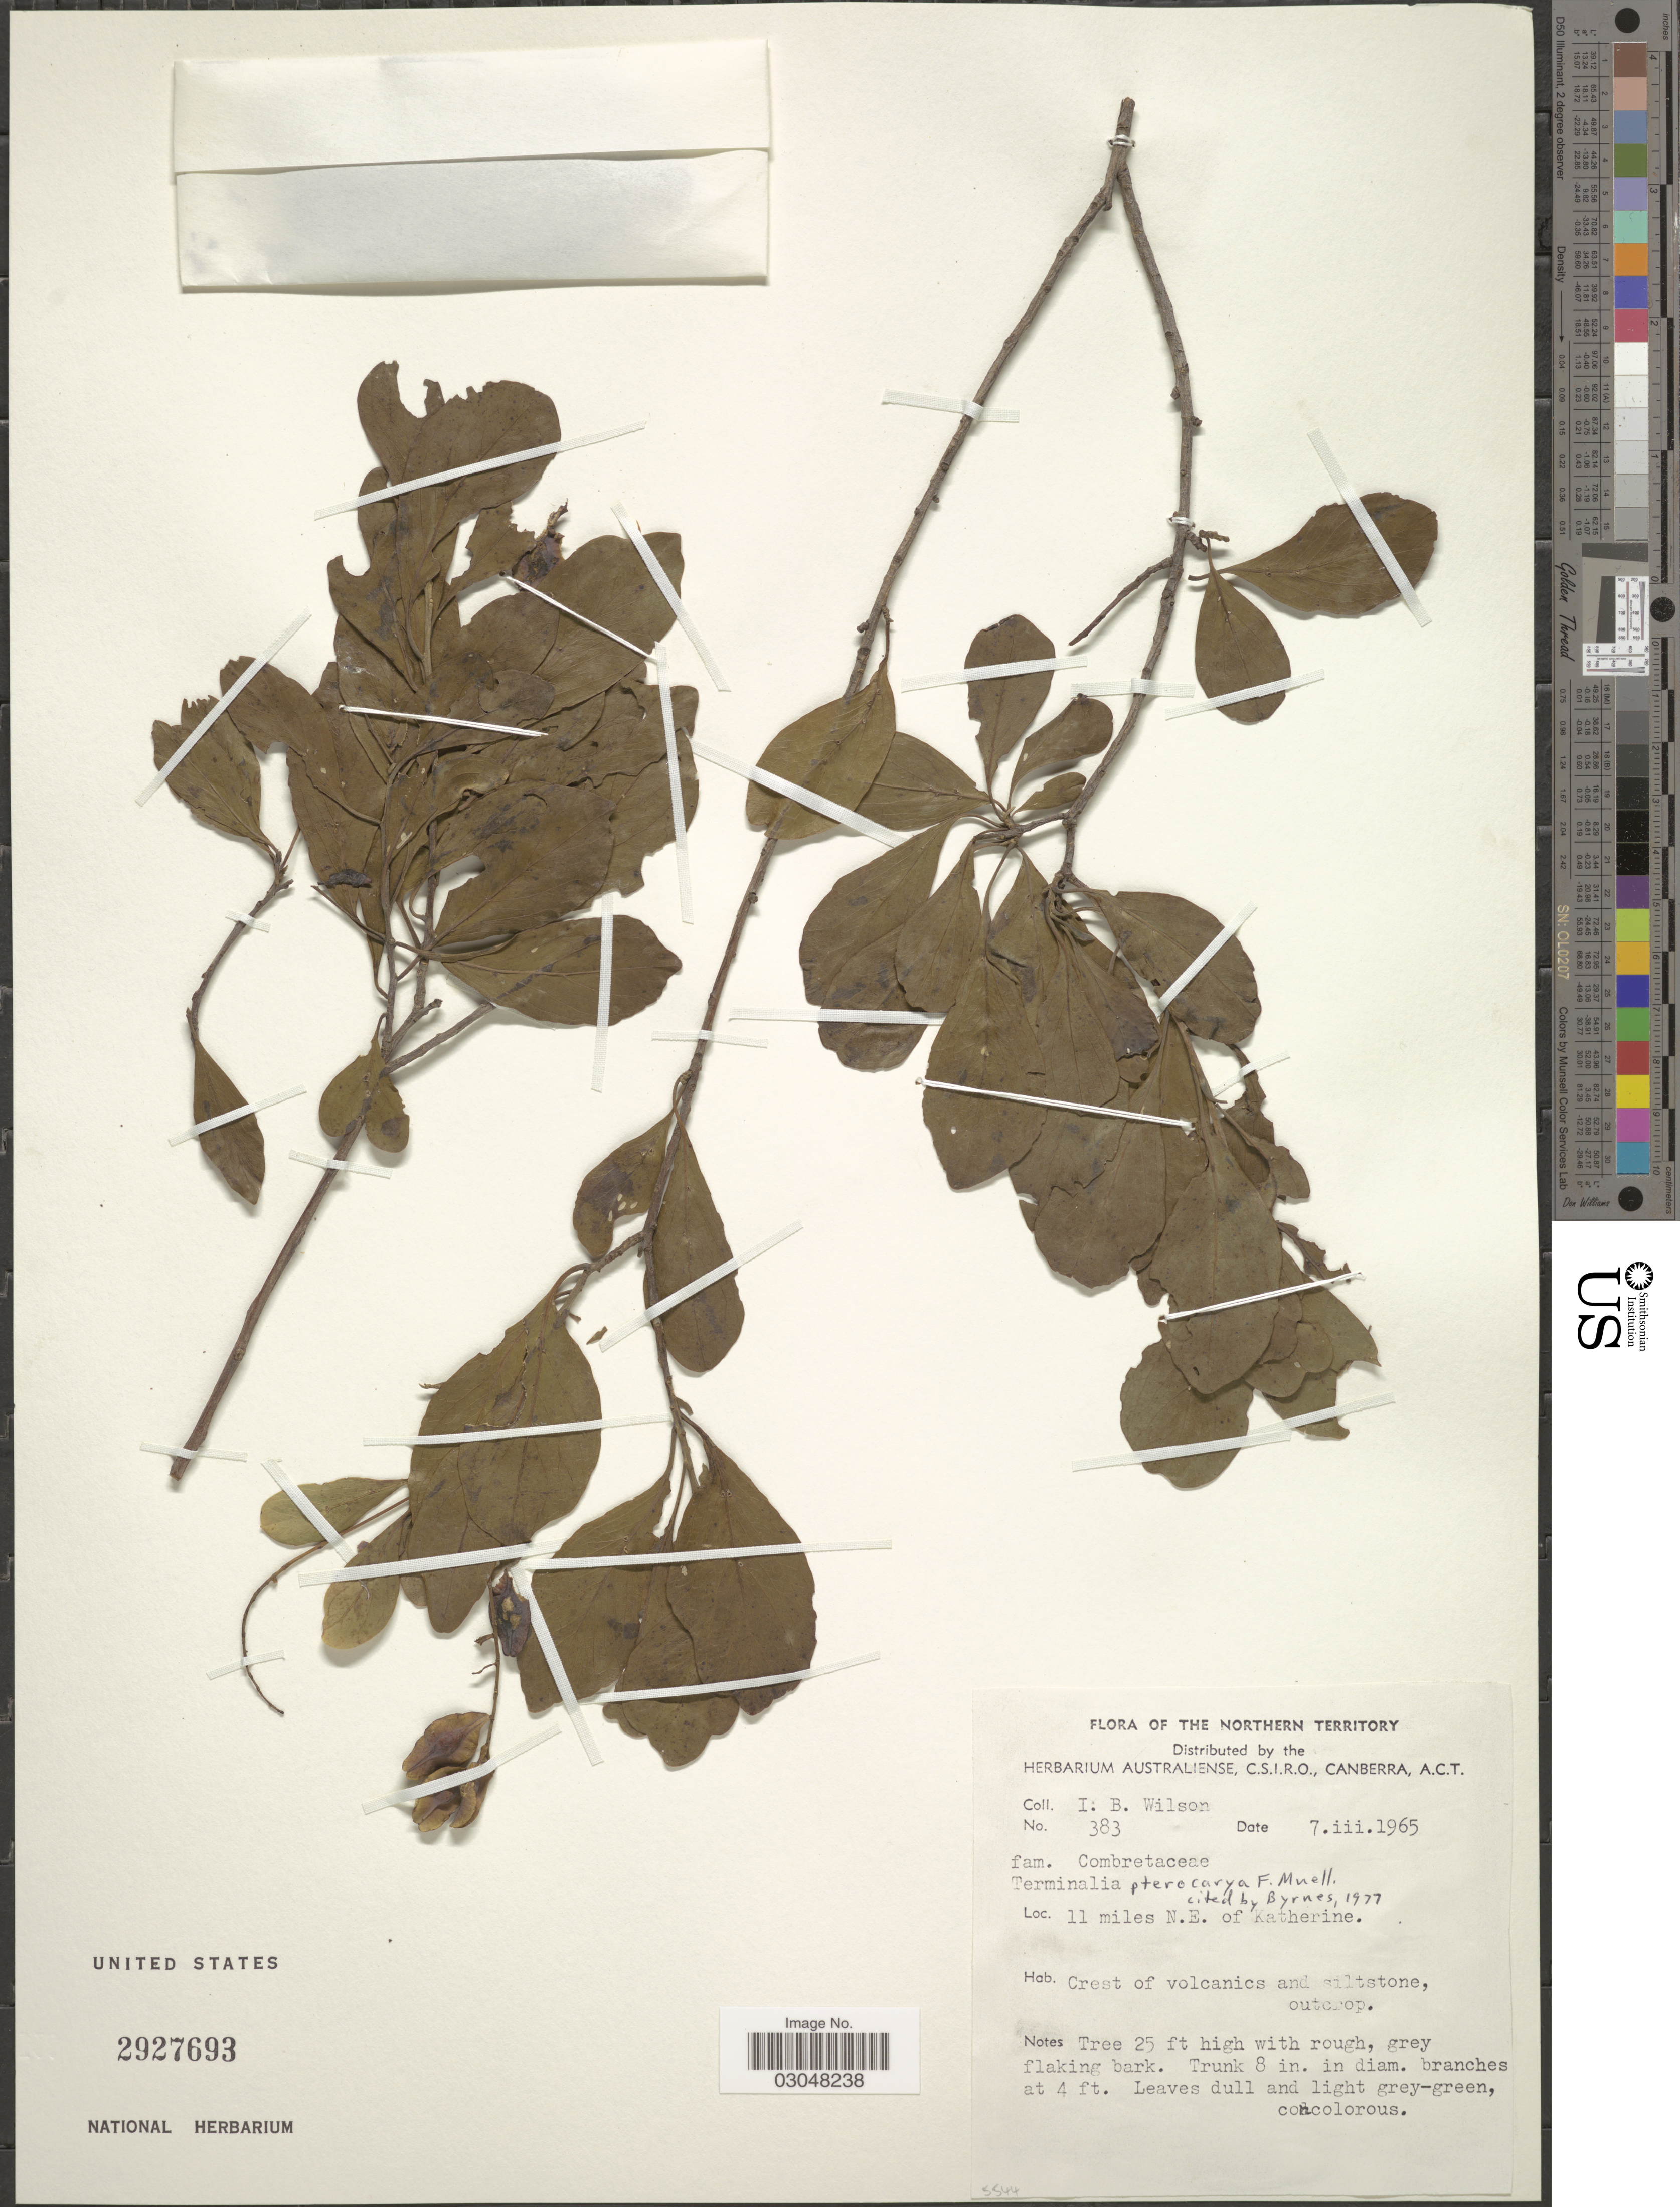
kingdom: Plantae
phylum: Tracheophyta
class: Magnoliopsida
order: Myrtales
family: Combretaceae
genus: Terminalia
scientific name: Terminalia pterocarpa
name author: Benth.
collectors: I. B. Wilson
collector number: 383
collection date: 1965-03-07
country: Australia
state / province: Northern Territory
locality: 11 miles N.E. of Katherine.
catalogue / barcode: US 2927693